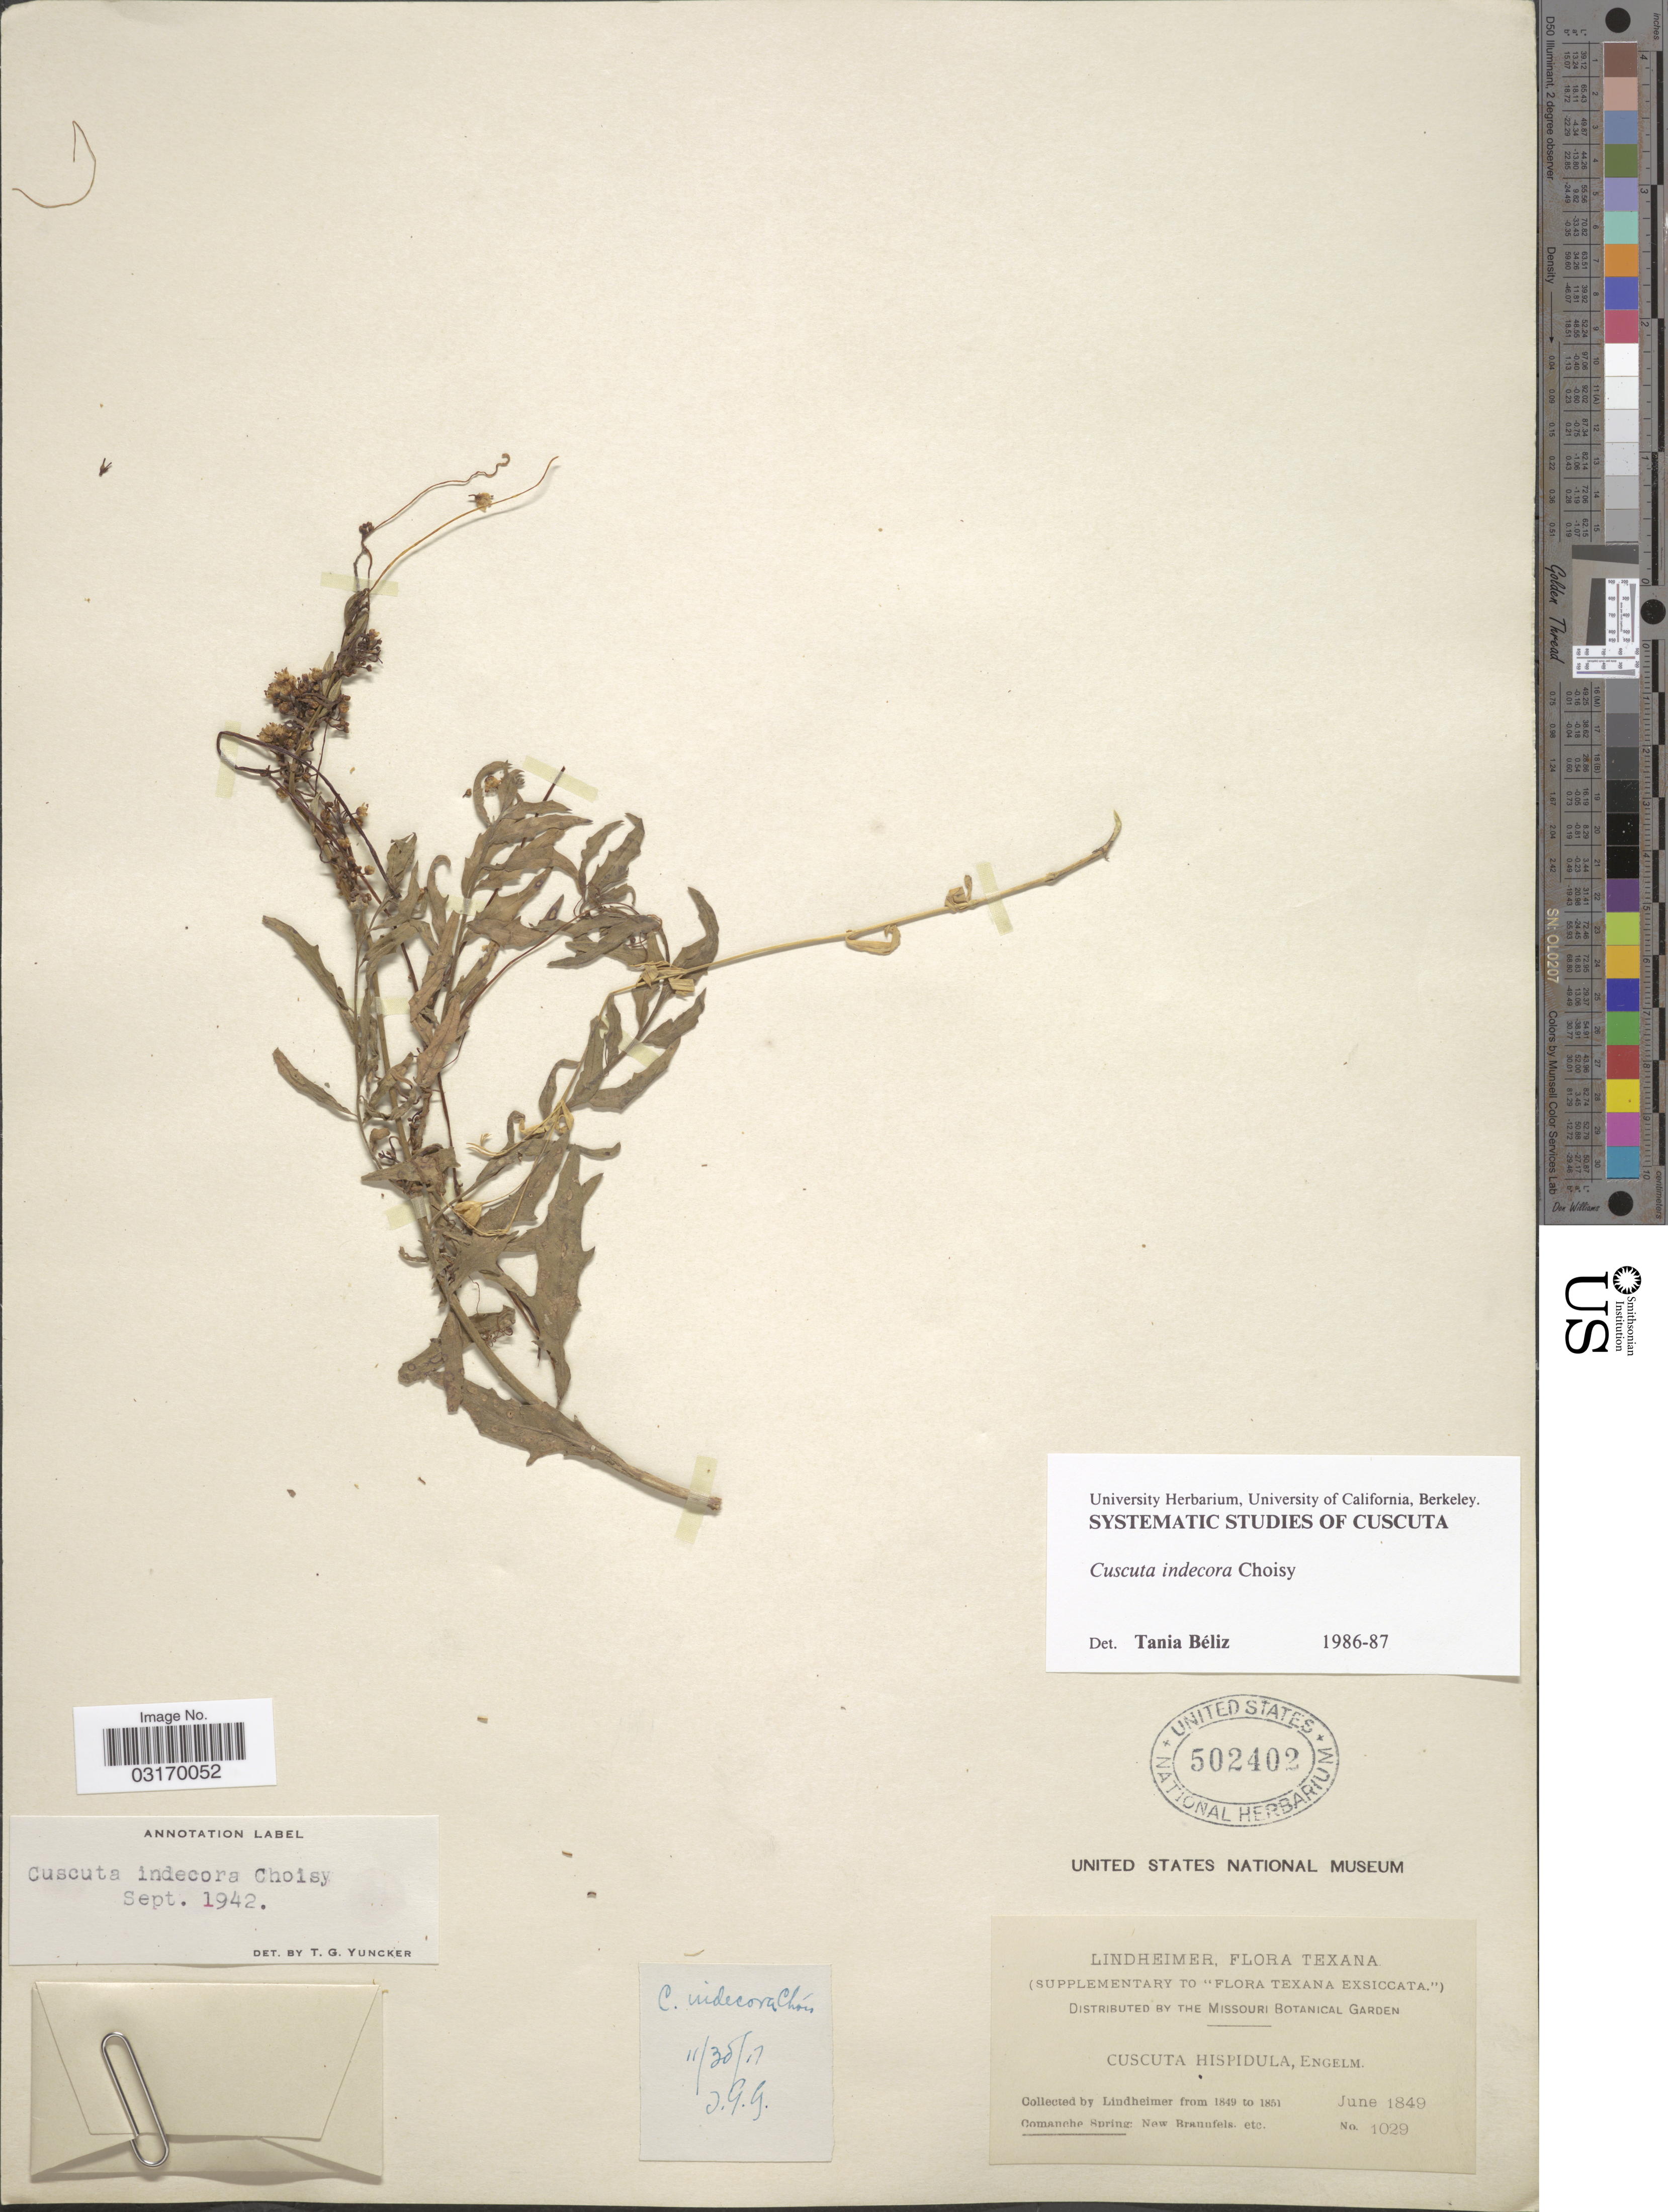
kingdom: Plantae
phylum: Tracheophyta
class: Magnoliopsida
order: Solanales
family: Convolvulaceae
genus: Cuscuta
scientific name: Cuscuta indecora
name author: Choisy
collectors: -. Lindheimer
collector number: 1029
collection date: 1849-06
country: United States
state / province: Texas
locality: Comanche Spring: New Braunfels. etc.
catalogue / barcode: US 502402